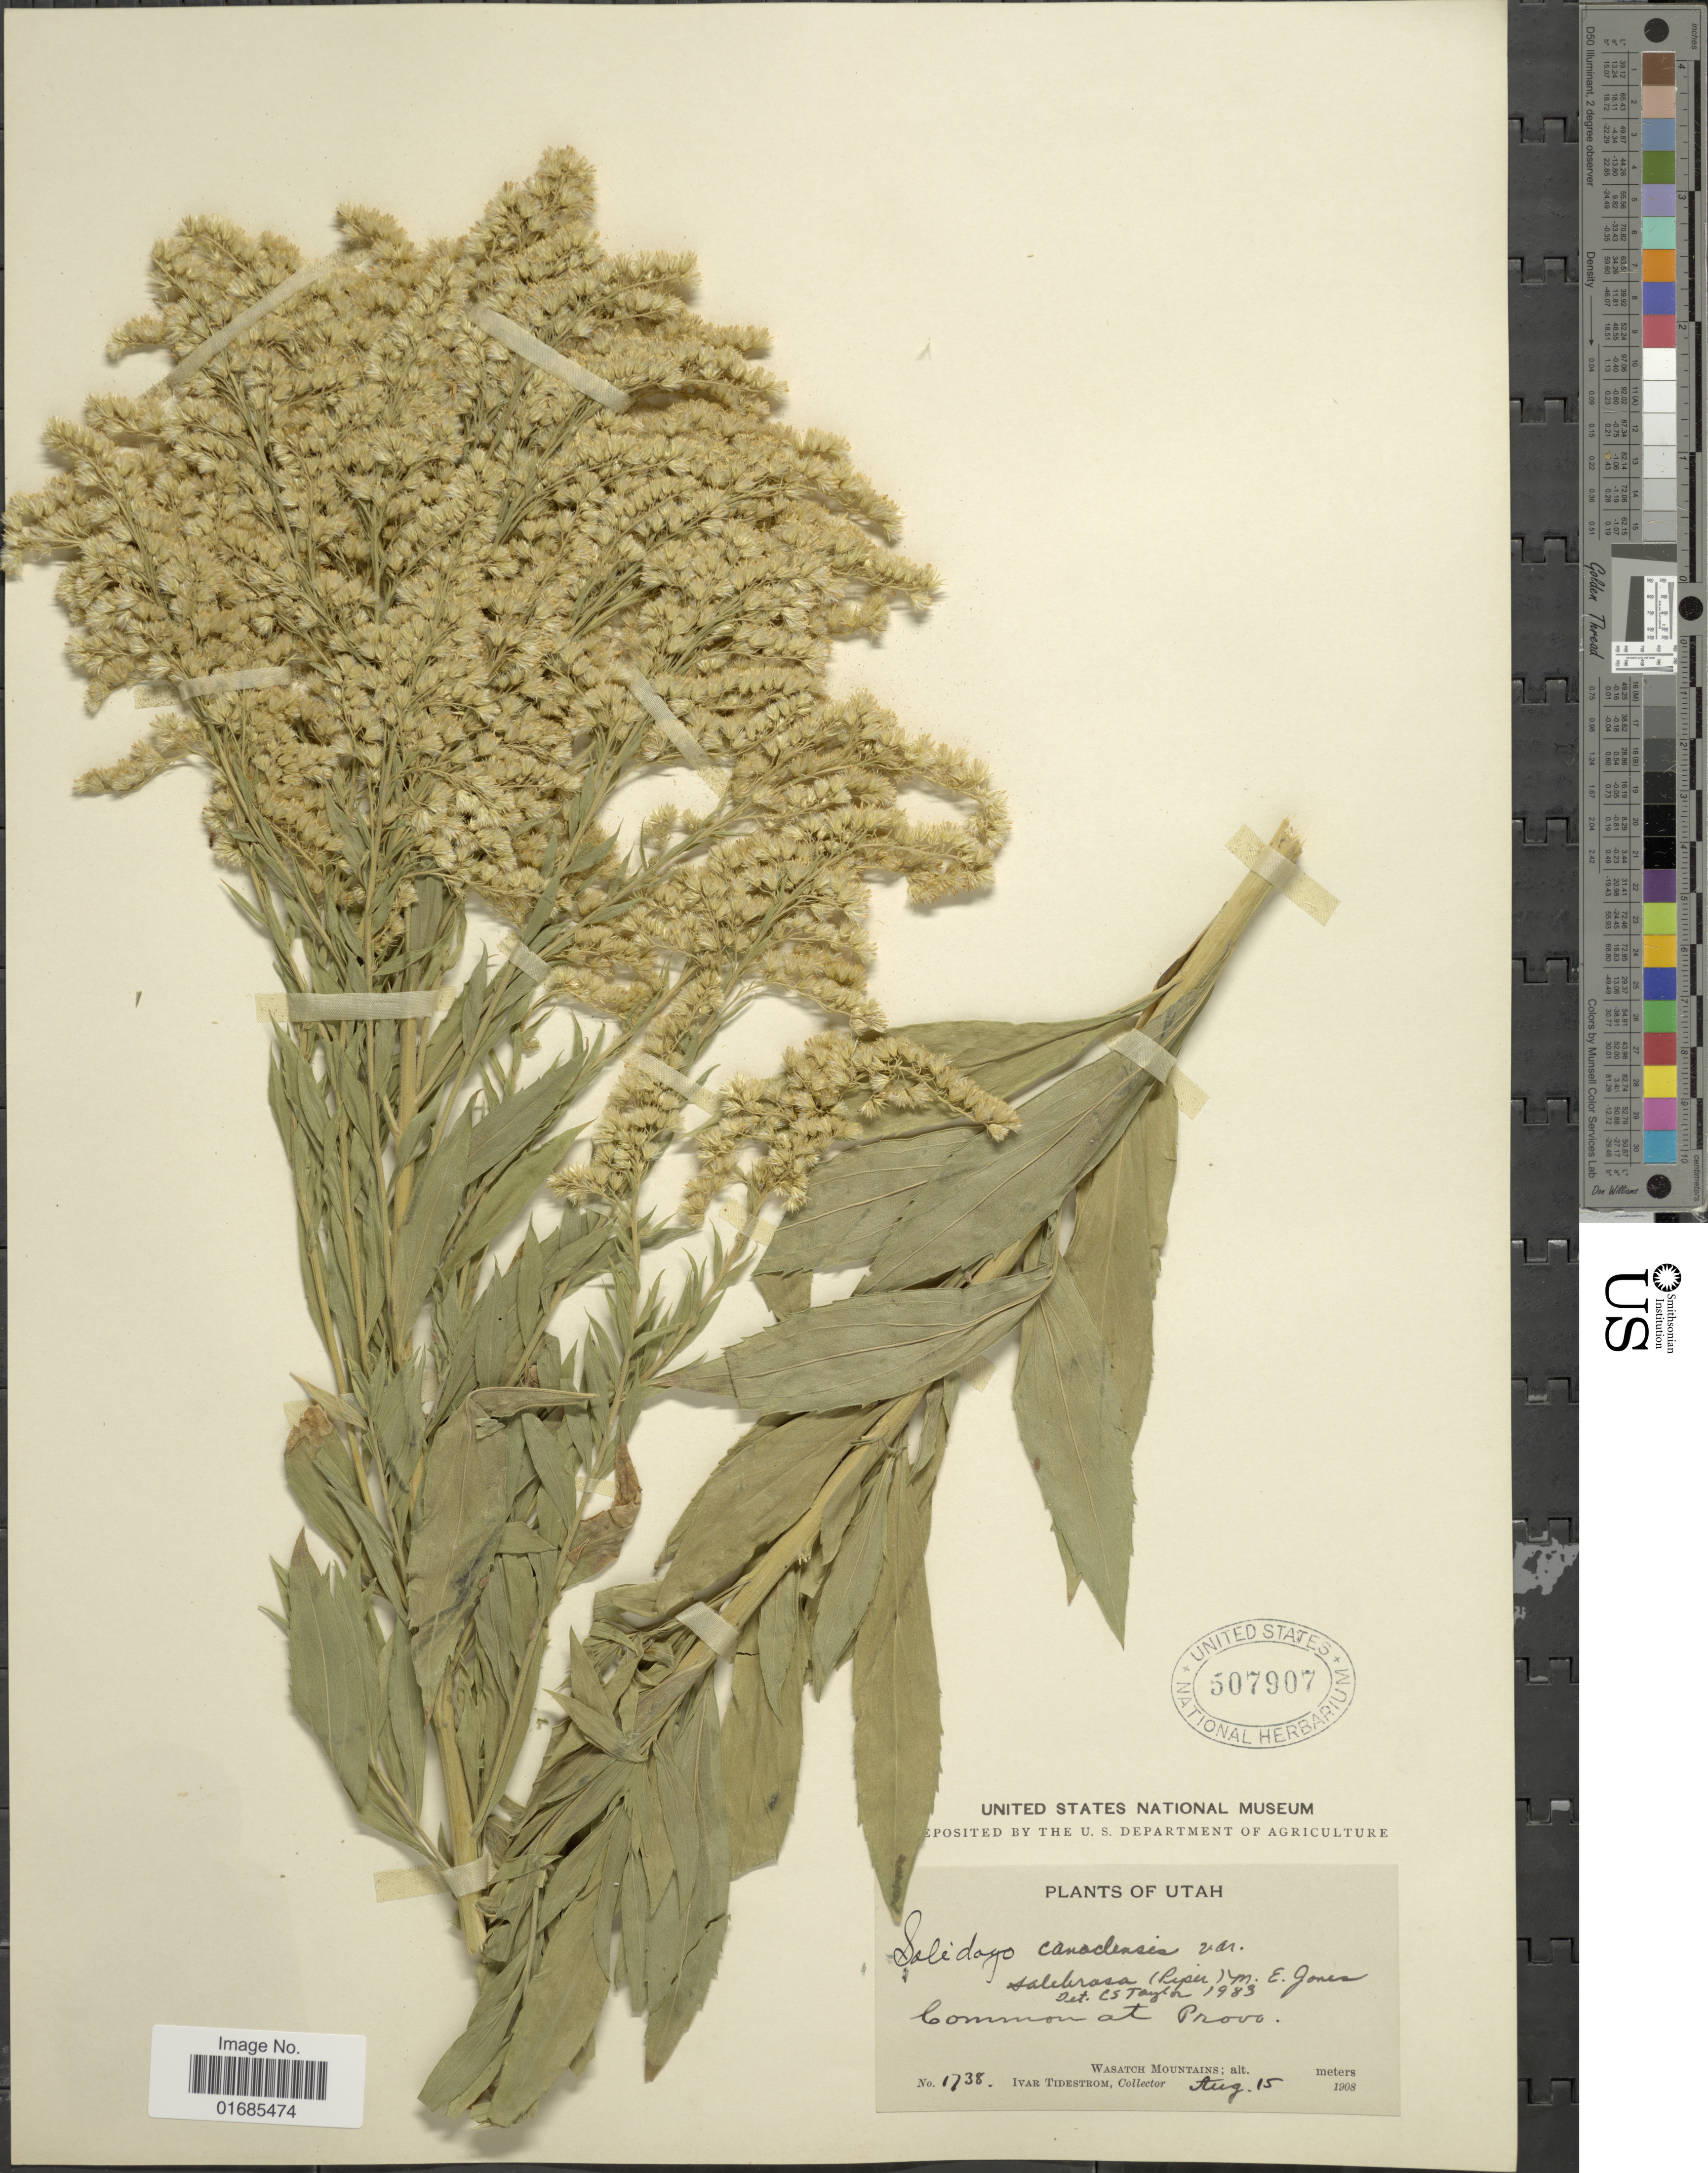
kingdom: Plantae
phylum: Tracheophyta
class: Magnoliopsida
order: Asterales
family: Asteraceae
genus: Solidago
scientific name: Solidago canadensis var. salebrosa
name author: (Piper) M.E. Jones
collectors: I. F. Tidestrom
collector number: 1738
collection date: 1908-08-15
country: United States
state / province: Utah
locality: Wasatch Mountains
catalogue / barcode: US 507907